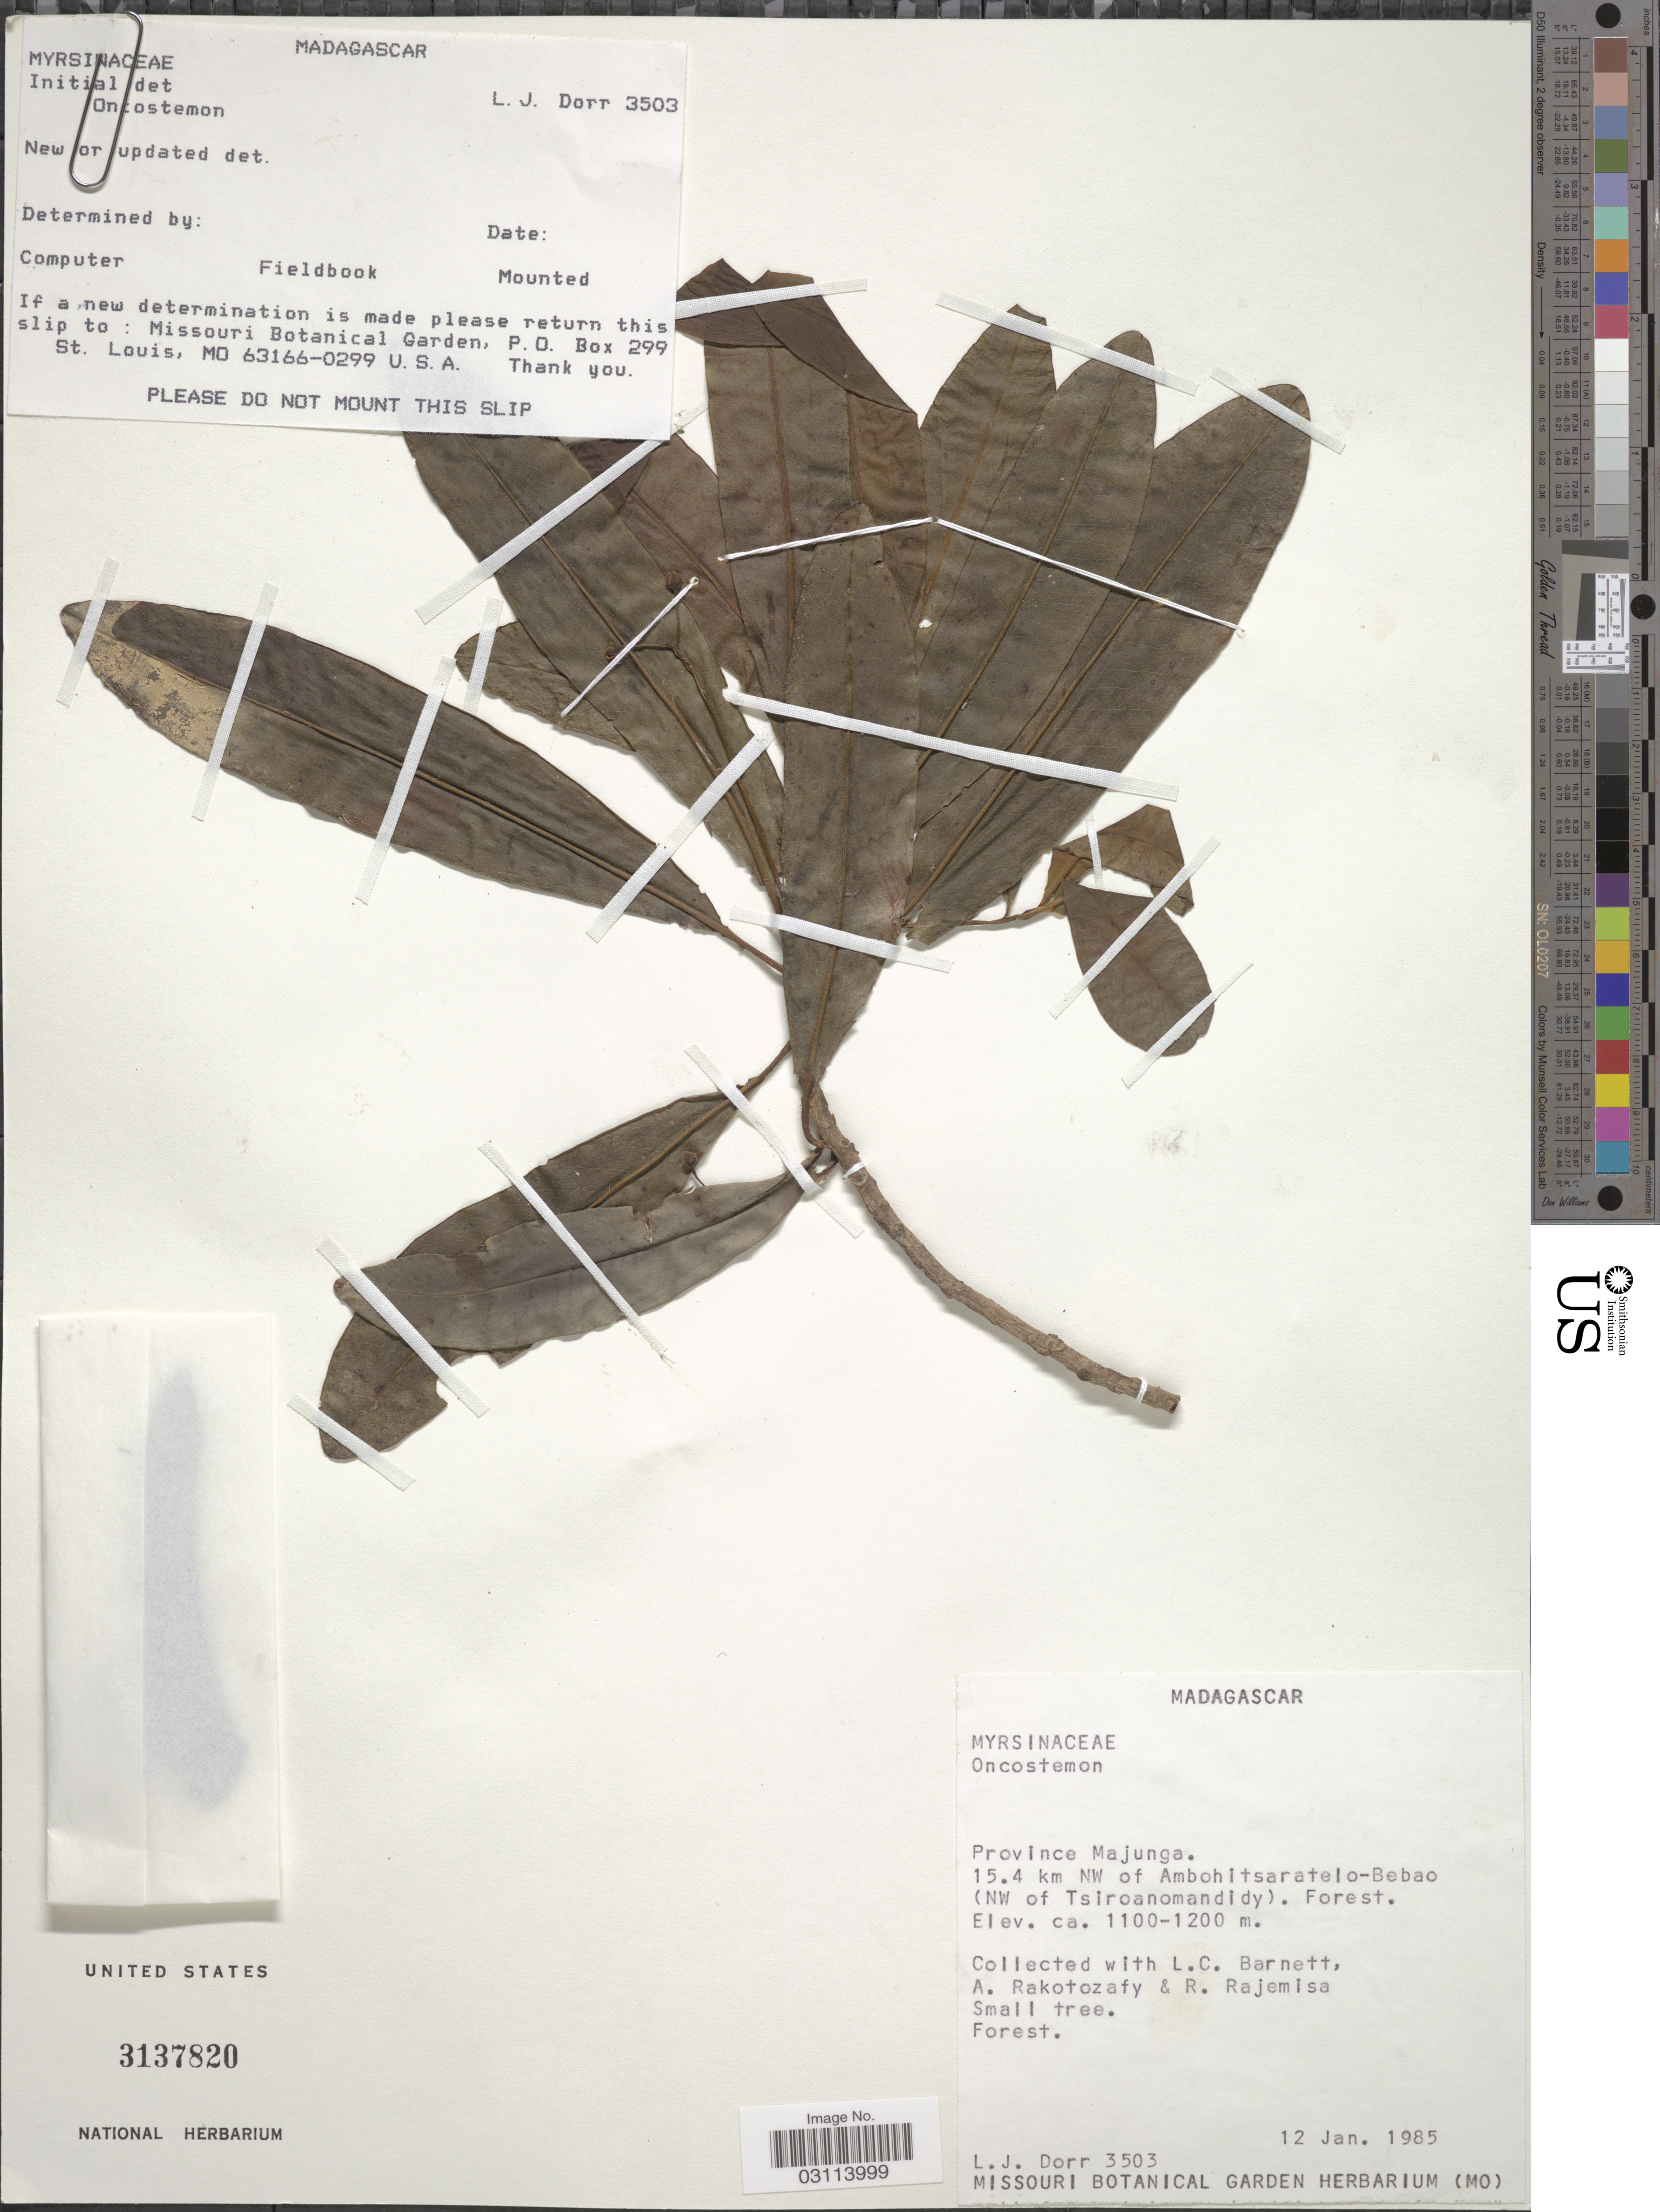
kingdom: Plantae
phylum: Tracheophyta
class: Magnoliopsida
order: Ericales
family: Primulaceae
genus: Oncostemon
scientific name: Oncostemon sp.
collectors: L. J. Dorr, L. C. Barnett, A. Rakotozafy & R. Rajemisa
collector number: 3503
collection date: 1985-01-12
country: Madagascar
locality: Province Majunga. 15.4 km NW of Ambohitsaratelo-Bebao. (NW of Tsiroanomandidy).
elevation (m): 1100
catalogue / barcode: US 3137820